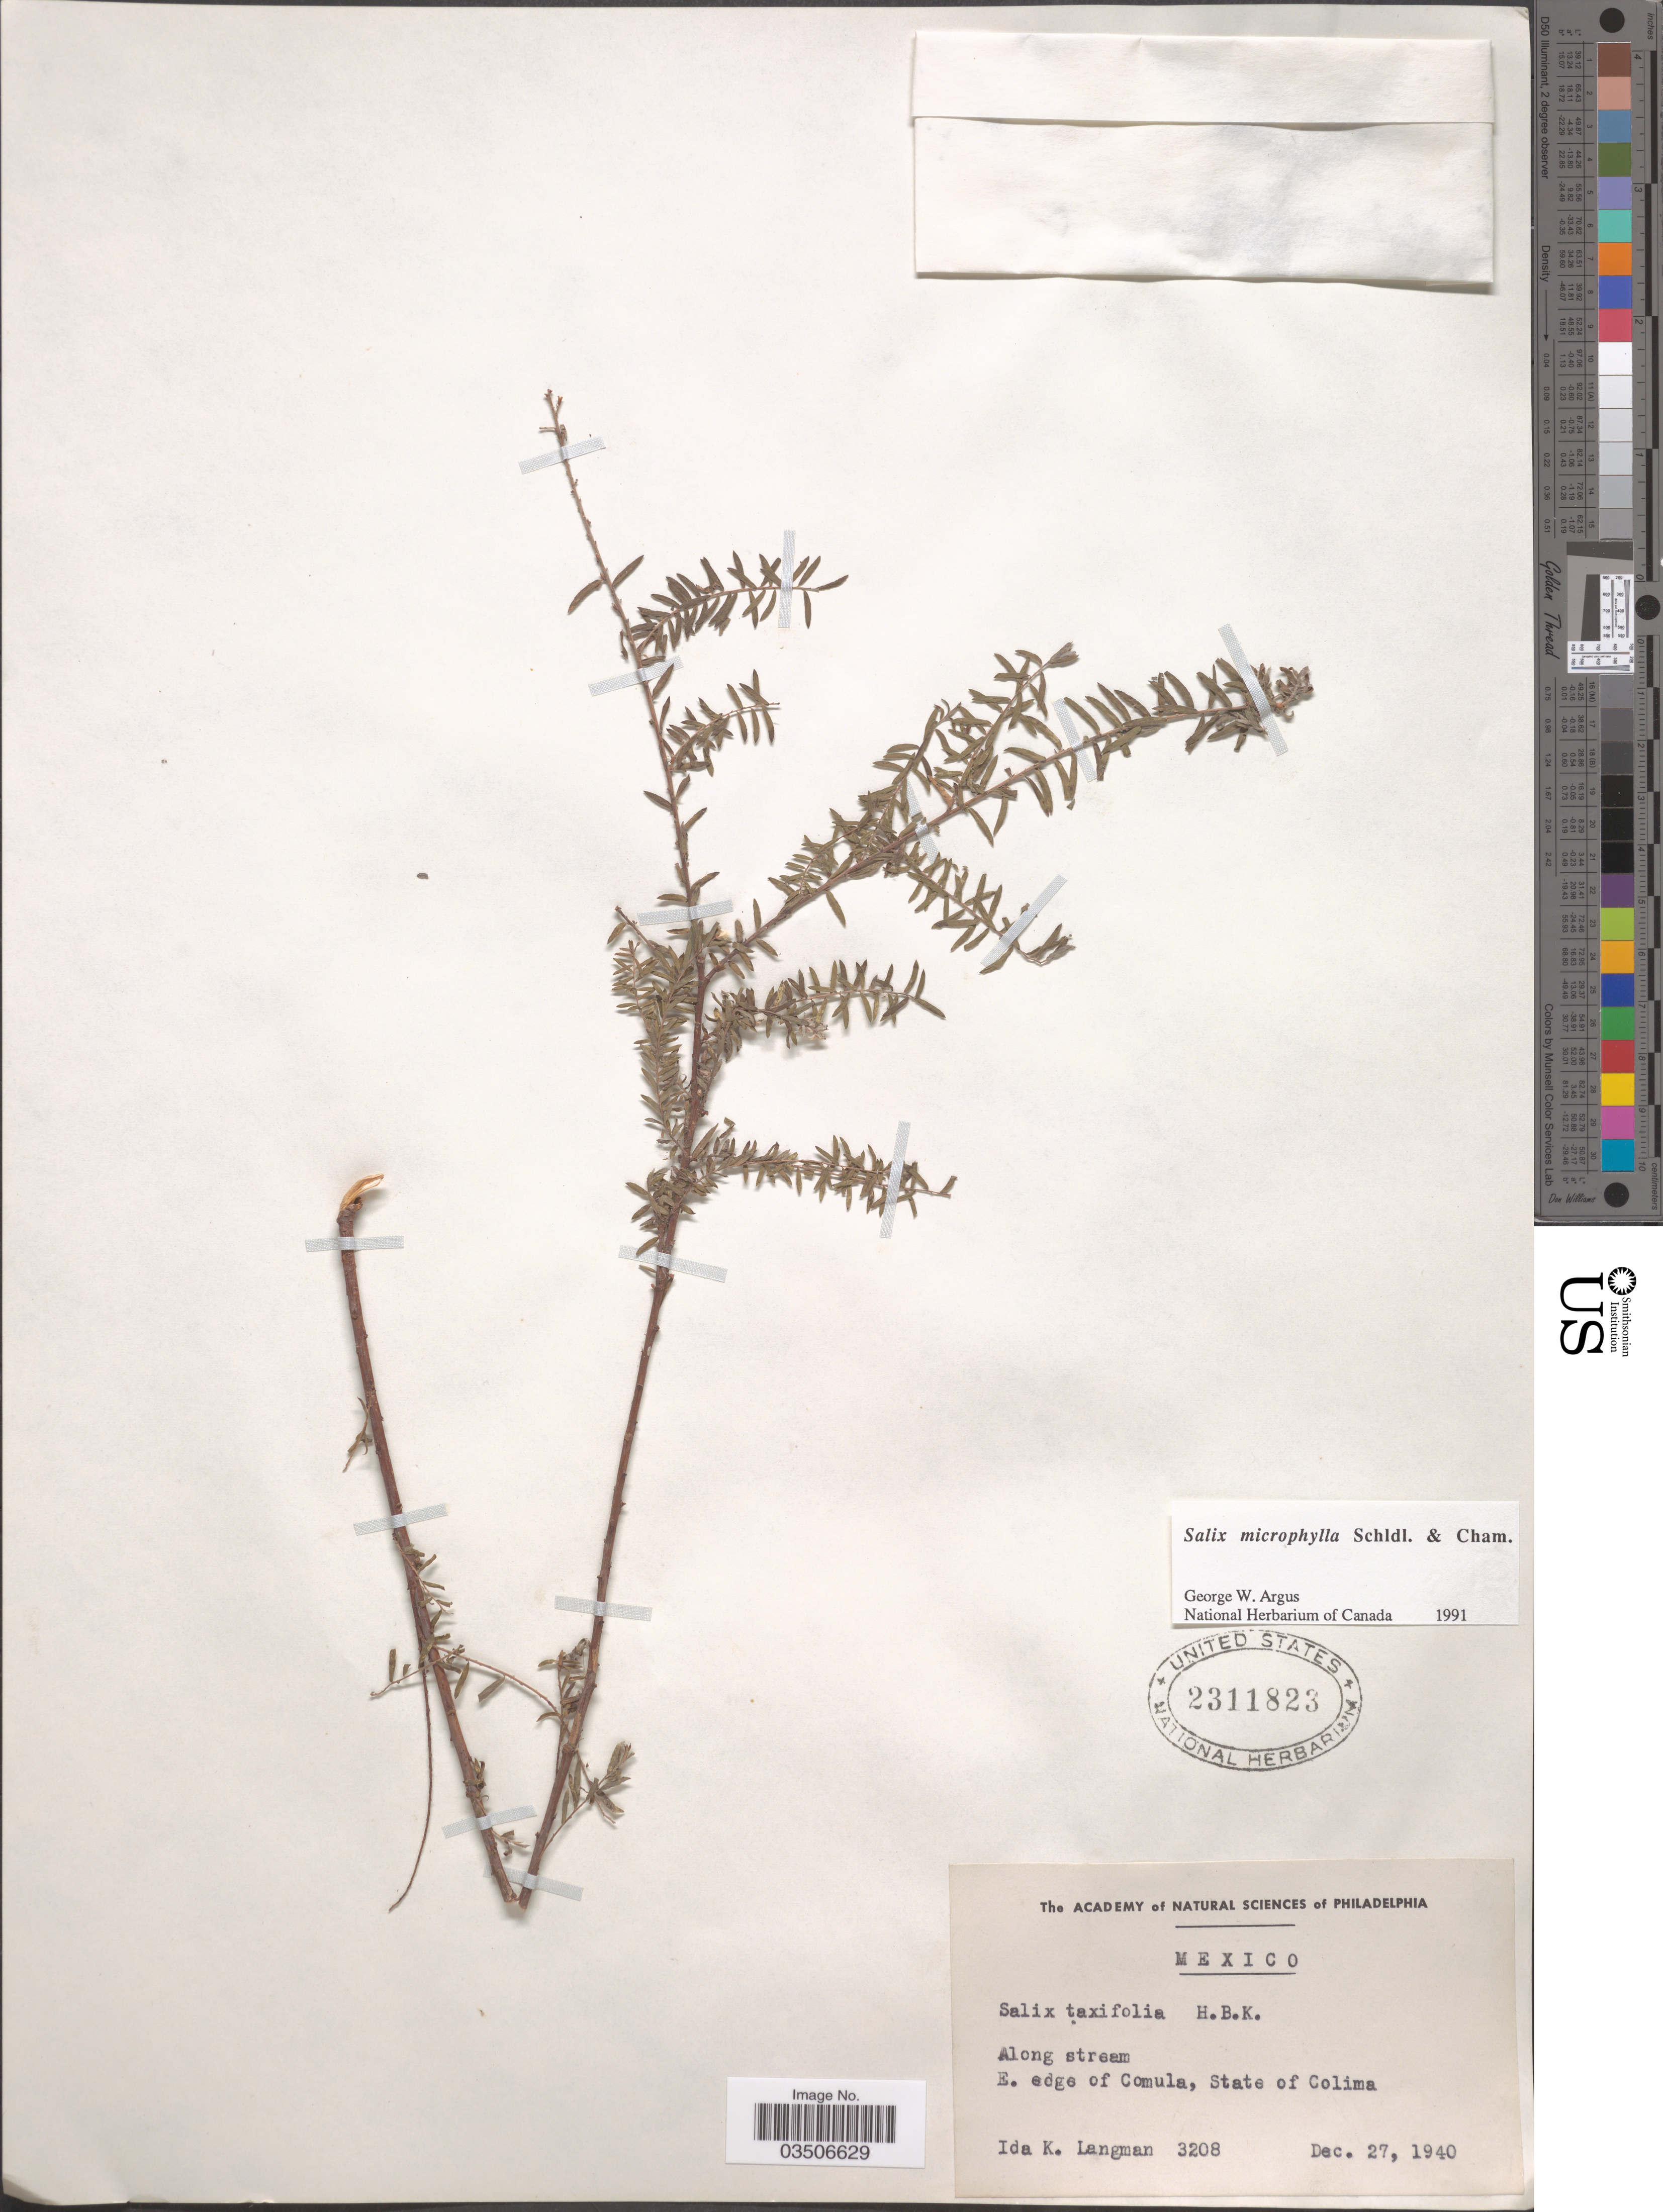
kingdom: Plantae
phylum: Tracheophyta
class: Magnoliopsida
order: Malpighiales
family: Salicaceae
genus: Salix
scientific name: Salix microphylla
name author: Schltdl. & Cham.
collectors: I. K. Langman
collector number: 3208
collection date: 1940-12-27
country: Mexico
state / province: Colima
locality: Along stream. E. edge of Comula.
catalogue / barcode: US 2311823